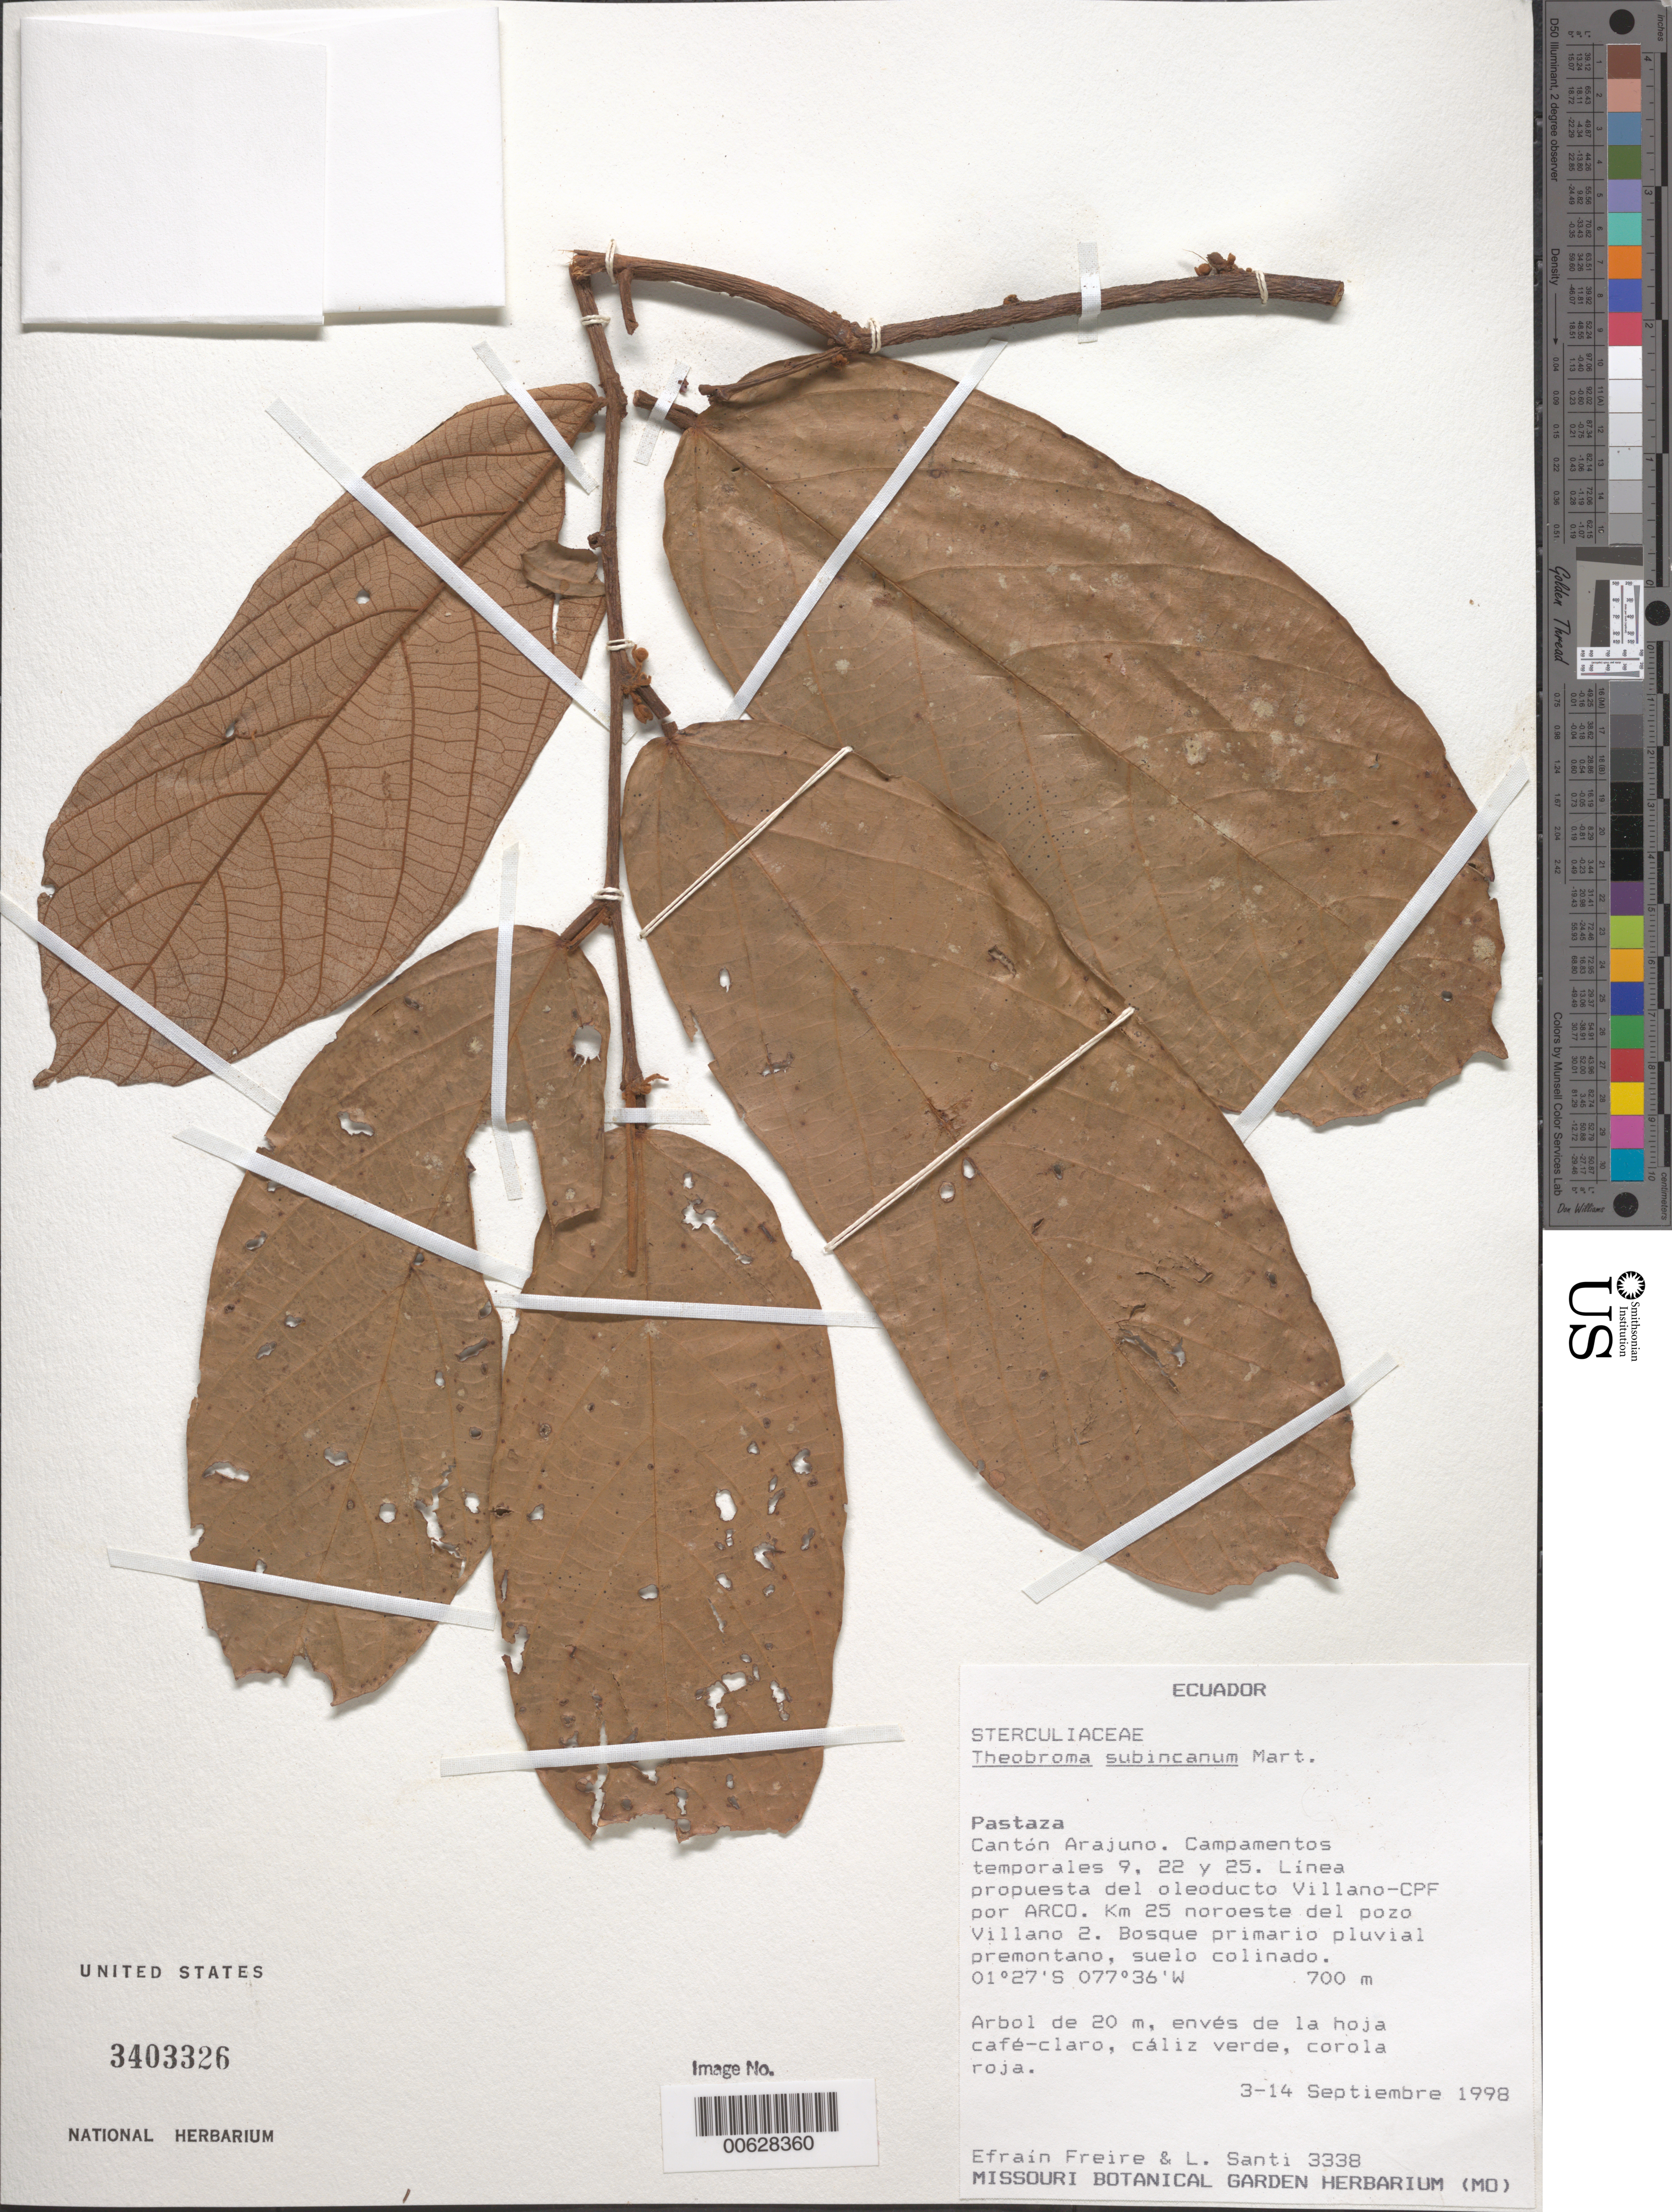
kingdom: Plantae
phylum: Tracheophyta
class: Magnoliopsida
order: Malvales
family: Malvaceae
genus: Theobroma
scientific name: Theobroma subincanum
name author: Mart.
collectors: E. Freire & L. Santi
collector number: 3338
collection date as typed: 03 Sep 1998 to 14 Sep 1998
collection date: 1998-09-03/1998-09-14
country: Ecuador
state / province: Pastaza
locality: Cantón Arajuno. Campamentos temporales 9, 22 y 25, linea propuesta del oleoducto Villano-CPF por ARCO, km 25 noroeste del pozo Villano 2.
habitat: Bosque primario pluvial premontano, suelo colinado.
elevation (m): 700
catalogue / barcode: US 3403326